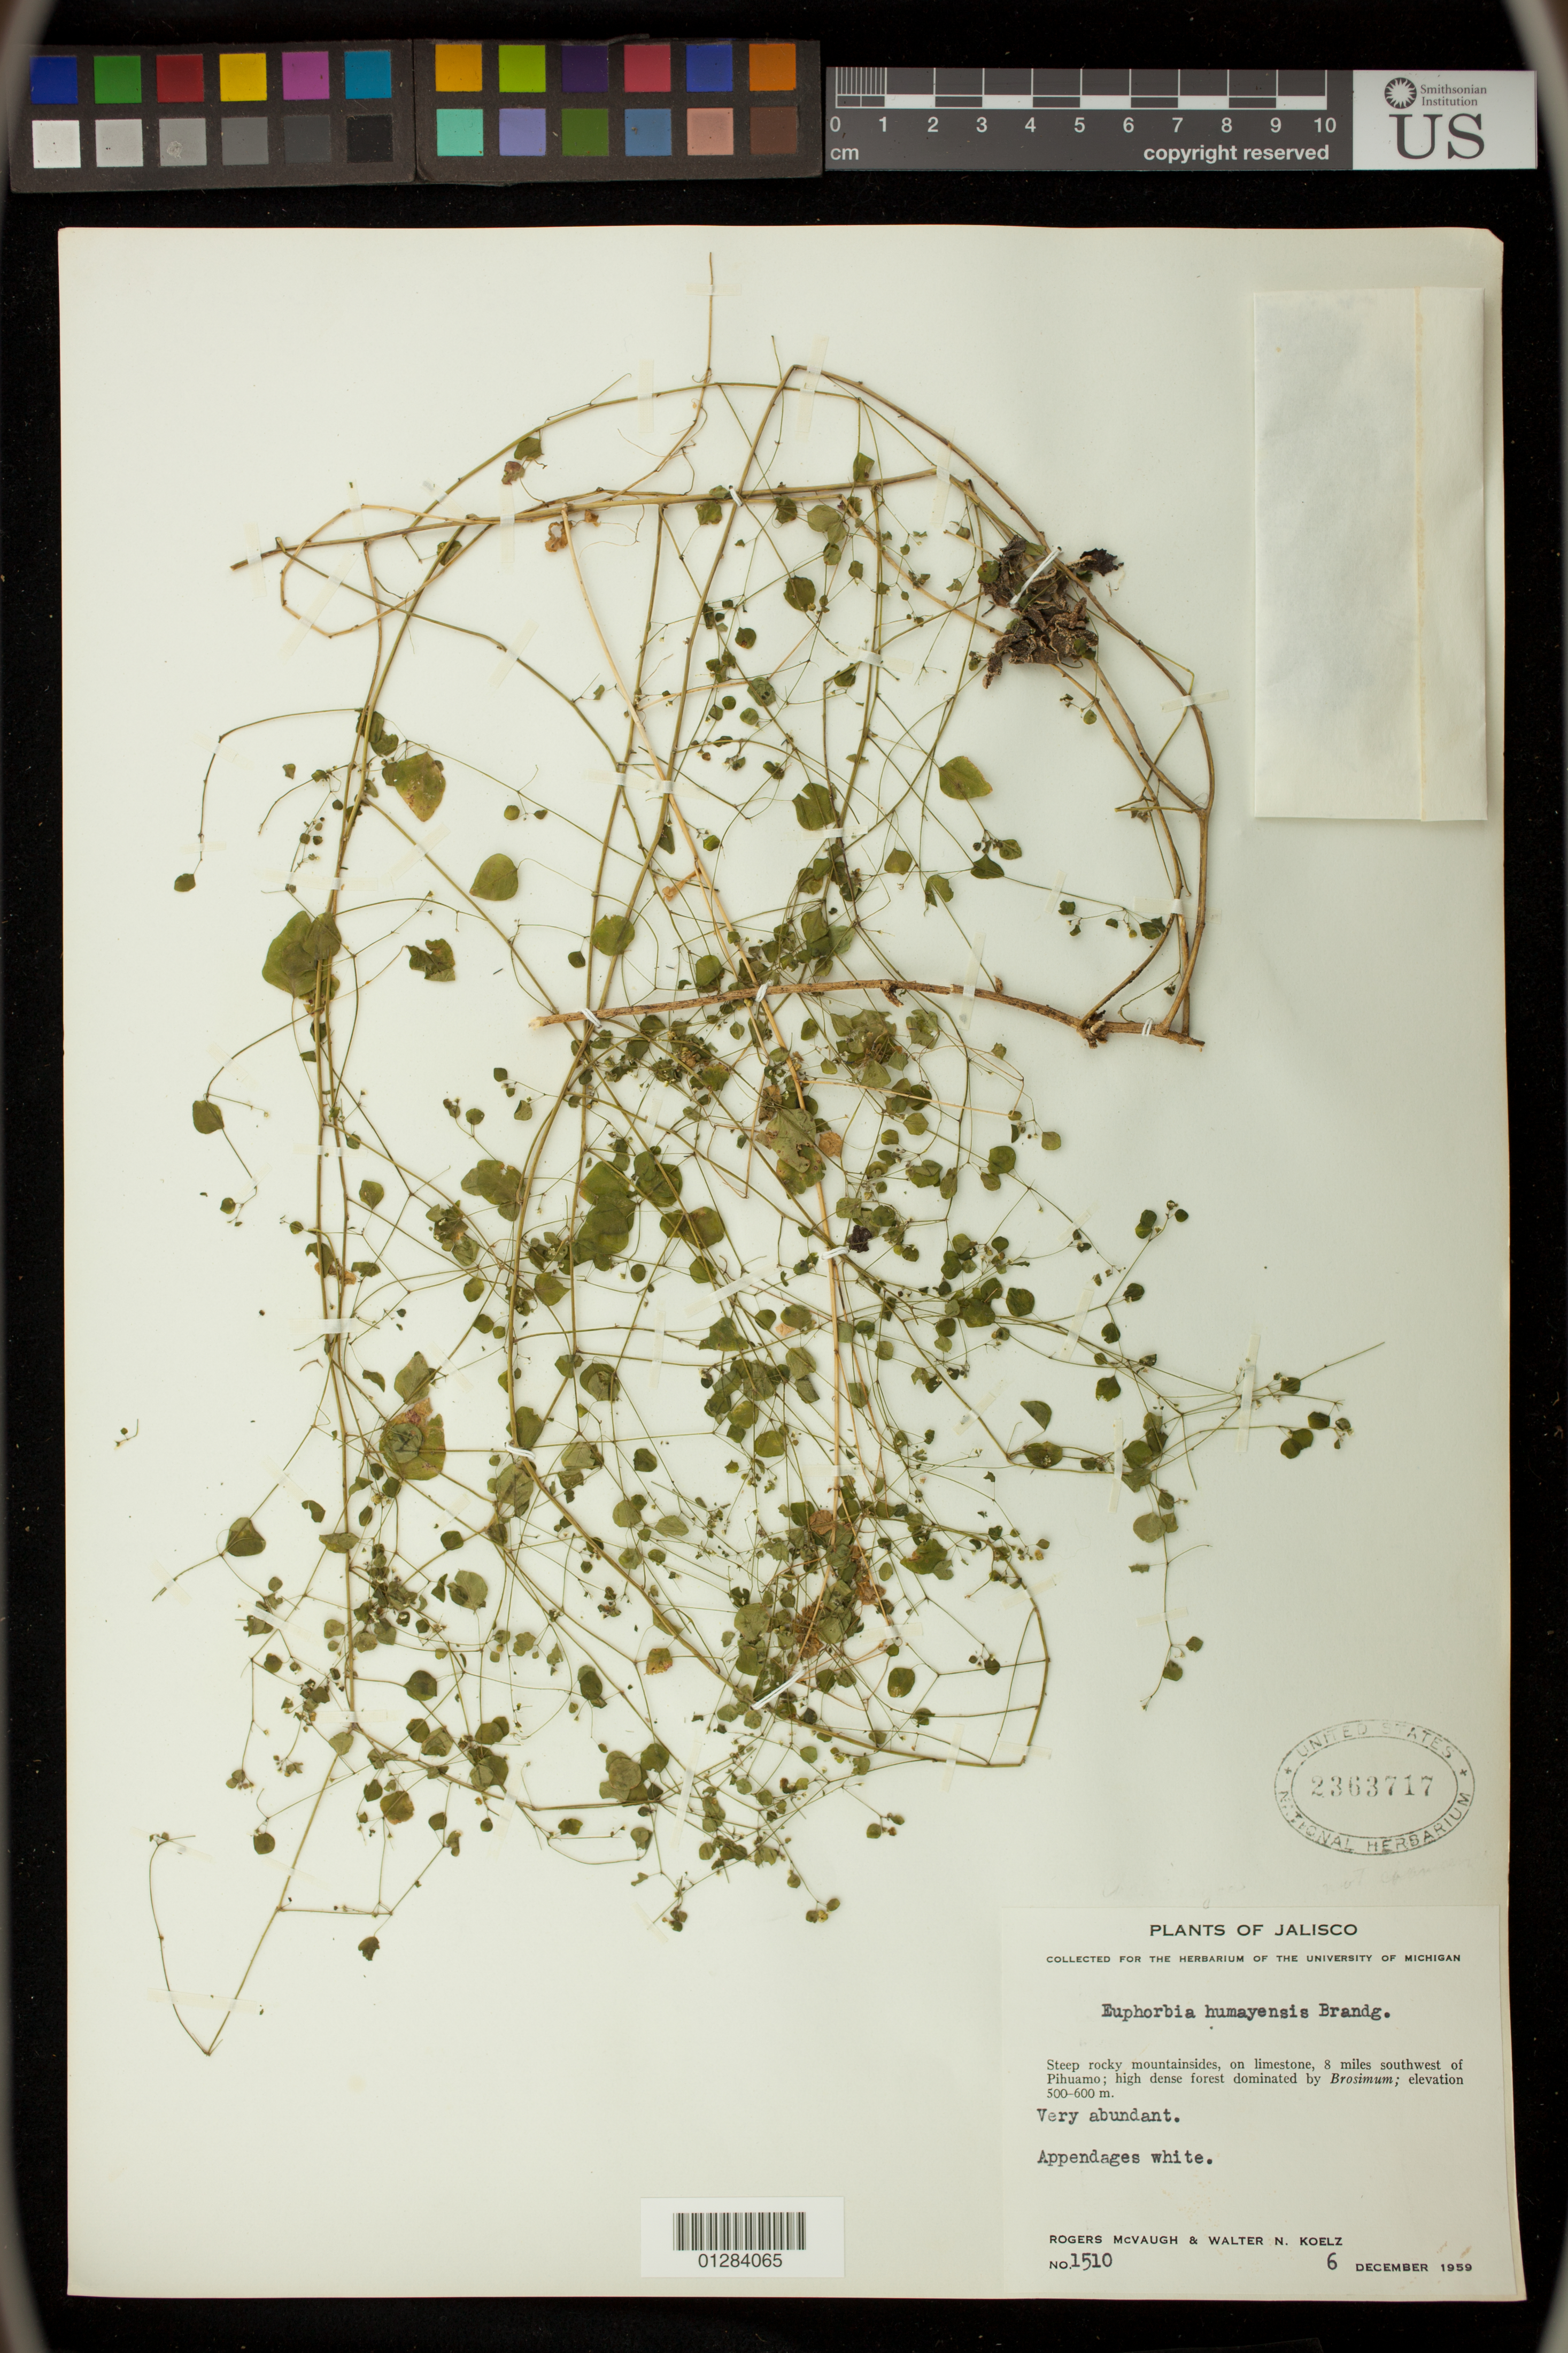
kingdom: Plantae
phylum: Tracheophyta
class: Magnoliopsida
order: Malpighiales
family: Euphorbiaceae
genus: Euphorbia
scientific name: Euphorbia humayensis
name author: Brandegee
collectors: R. McVaugh & W. N. Koelz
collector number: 1510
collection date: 1959-12-06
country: Mexico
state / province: Jalisco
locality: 8 miles southwest of Pihuamo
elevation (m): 500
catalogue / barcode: US 2363717